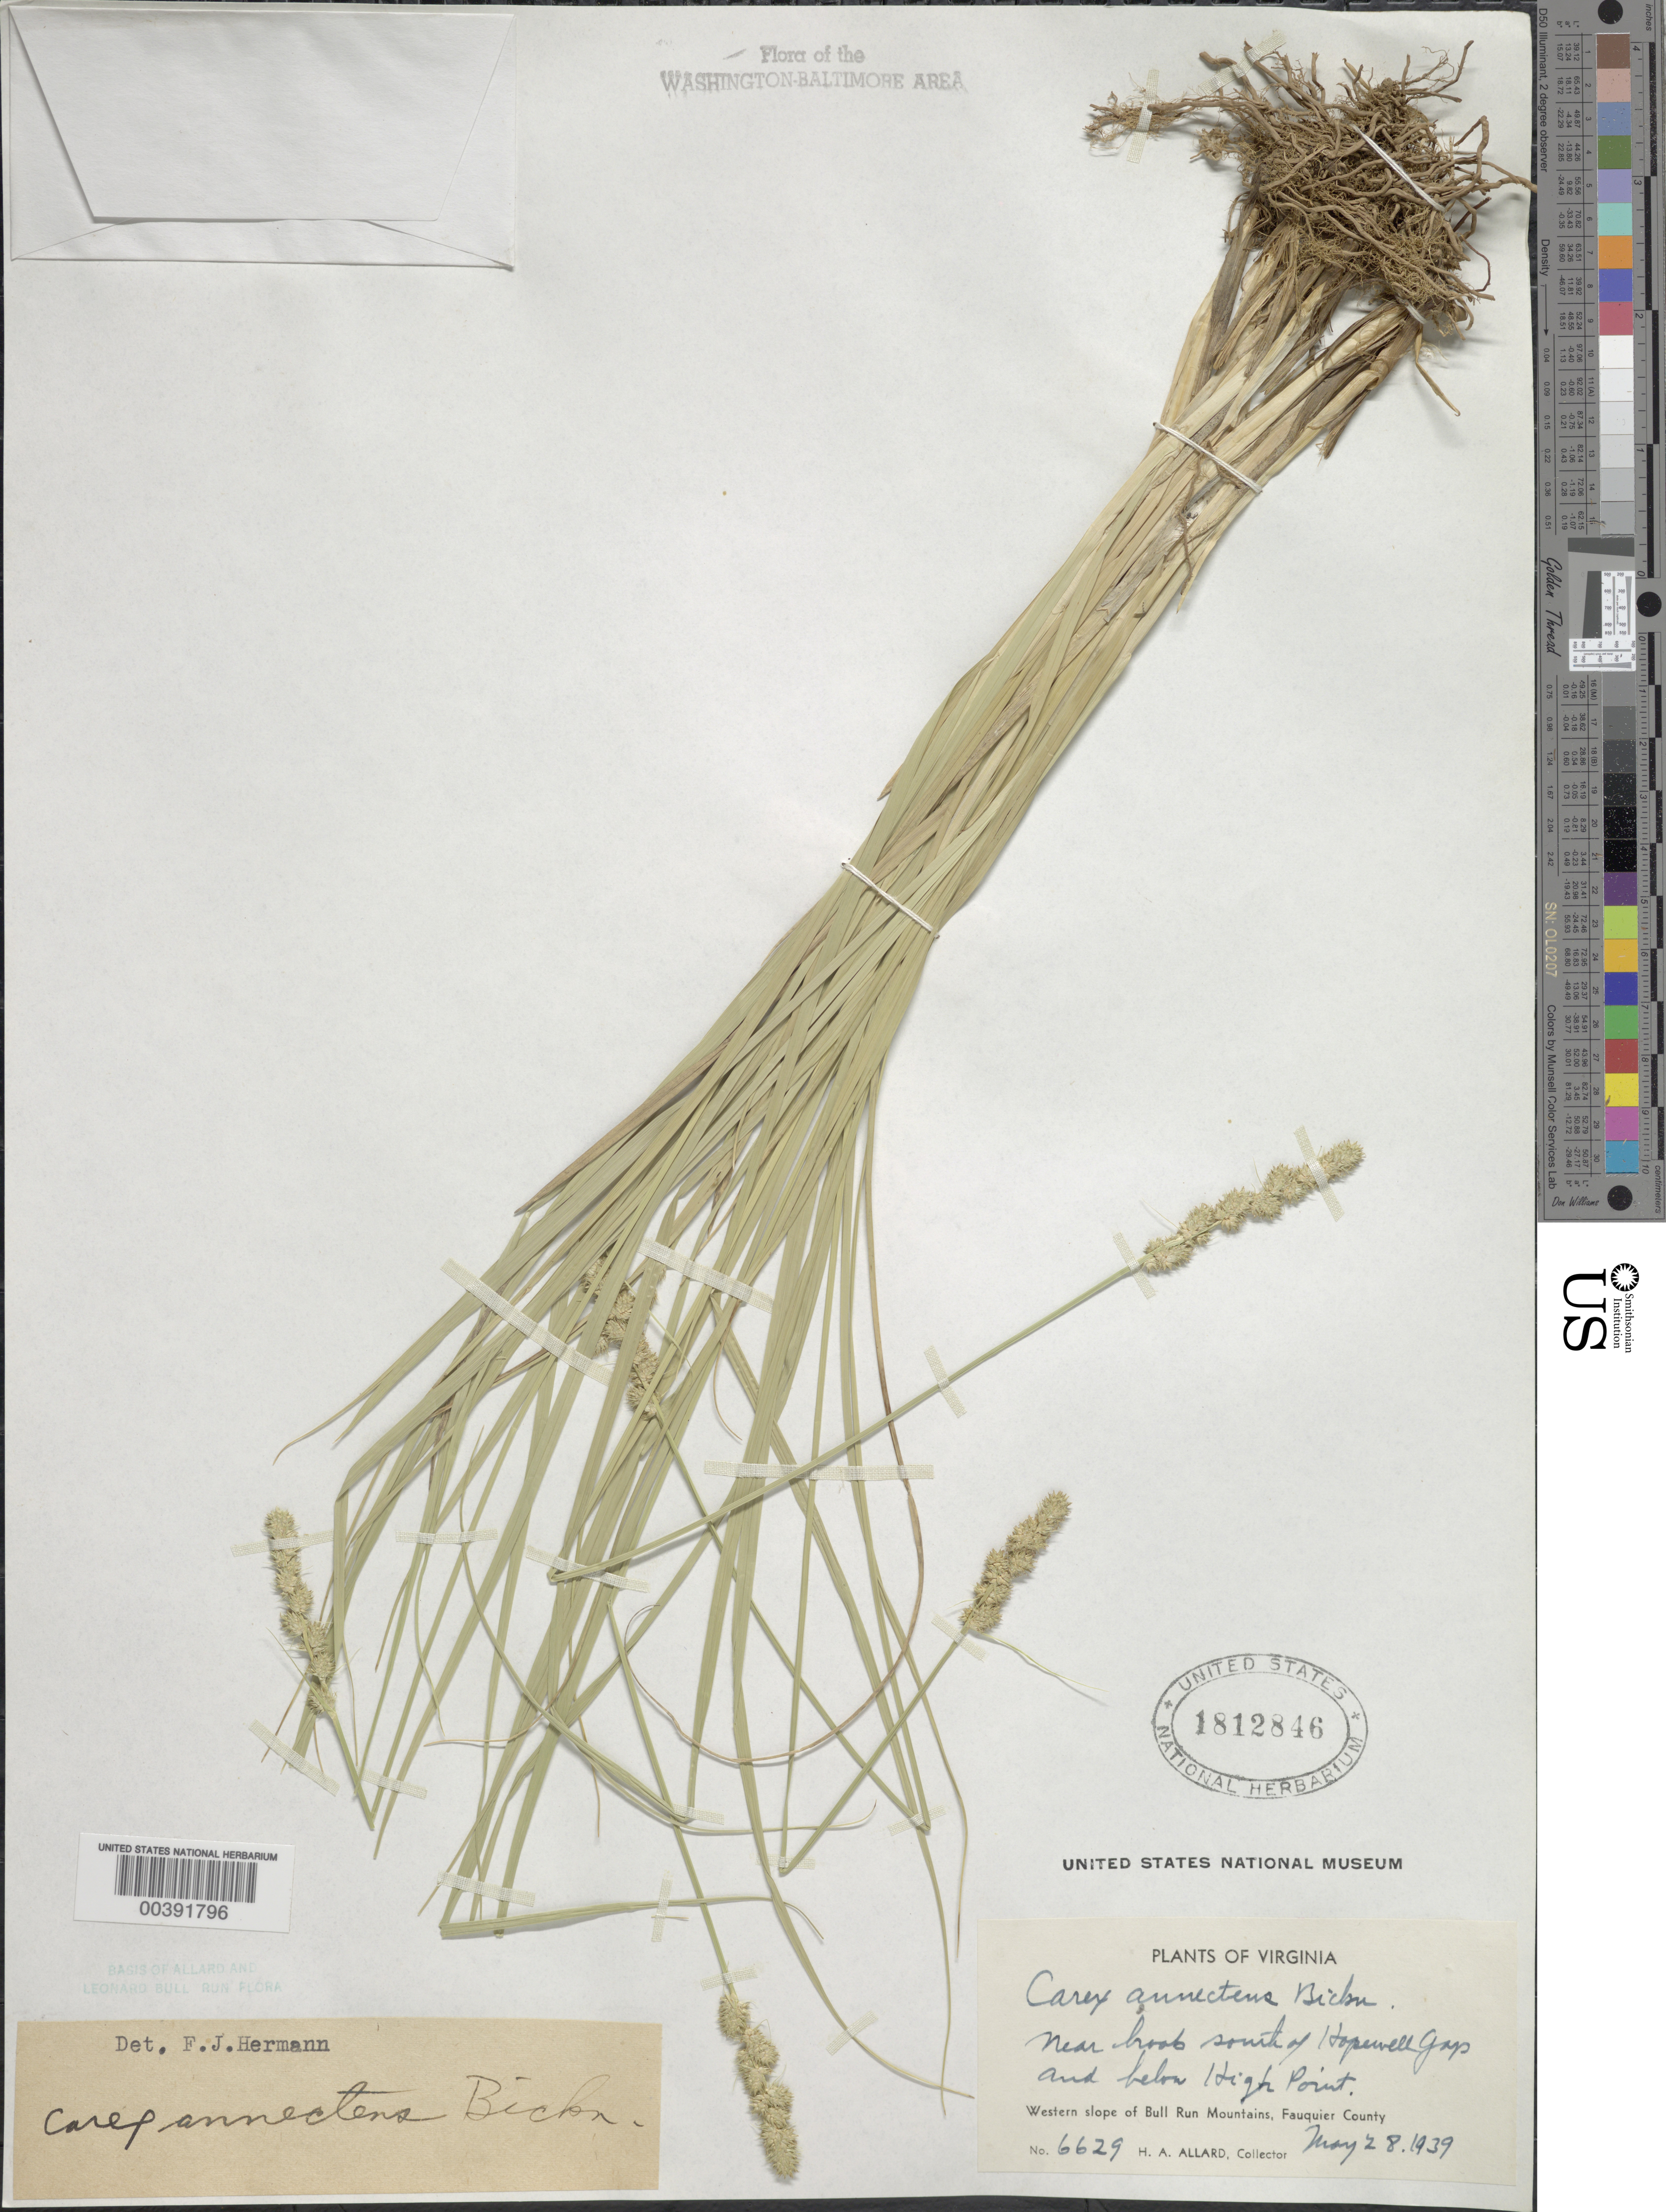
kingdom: Plantae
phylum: Tracheophyta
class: Liliopsida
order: Poales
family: Cyperaceae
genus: Carex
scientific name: Carex annectens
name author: (E.P. Bicknell) E.P. Bicknell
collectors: H. A. Allard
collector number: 6629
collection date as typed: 28 May 1939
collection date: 1939-05-28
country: United States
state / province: Virginia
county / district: Fauquier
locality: S of Hopewell Gap, below High Point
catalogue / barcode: US 1812846